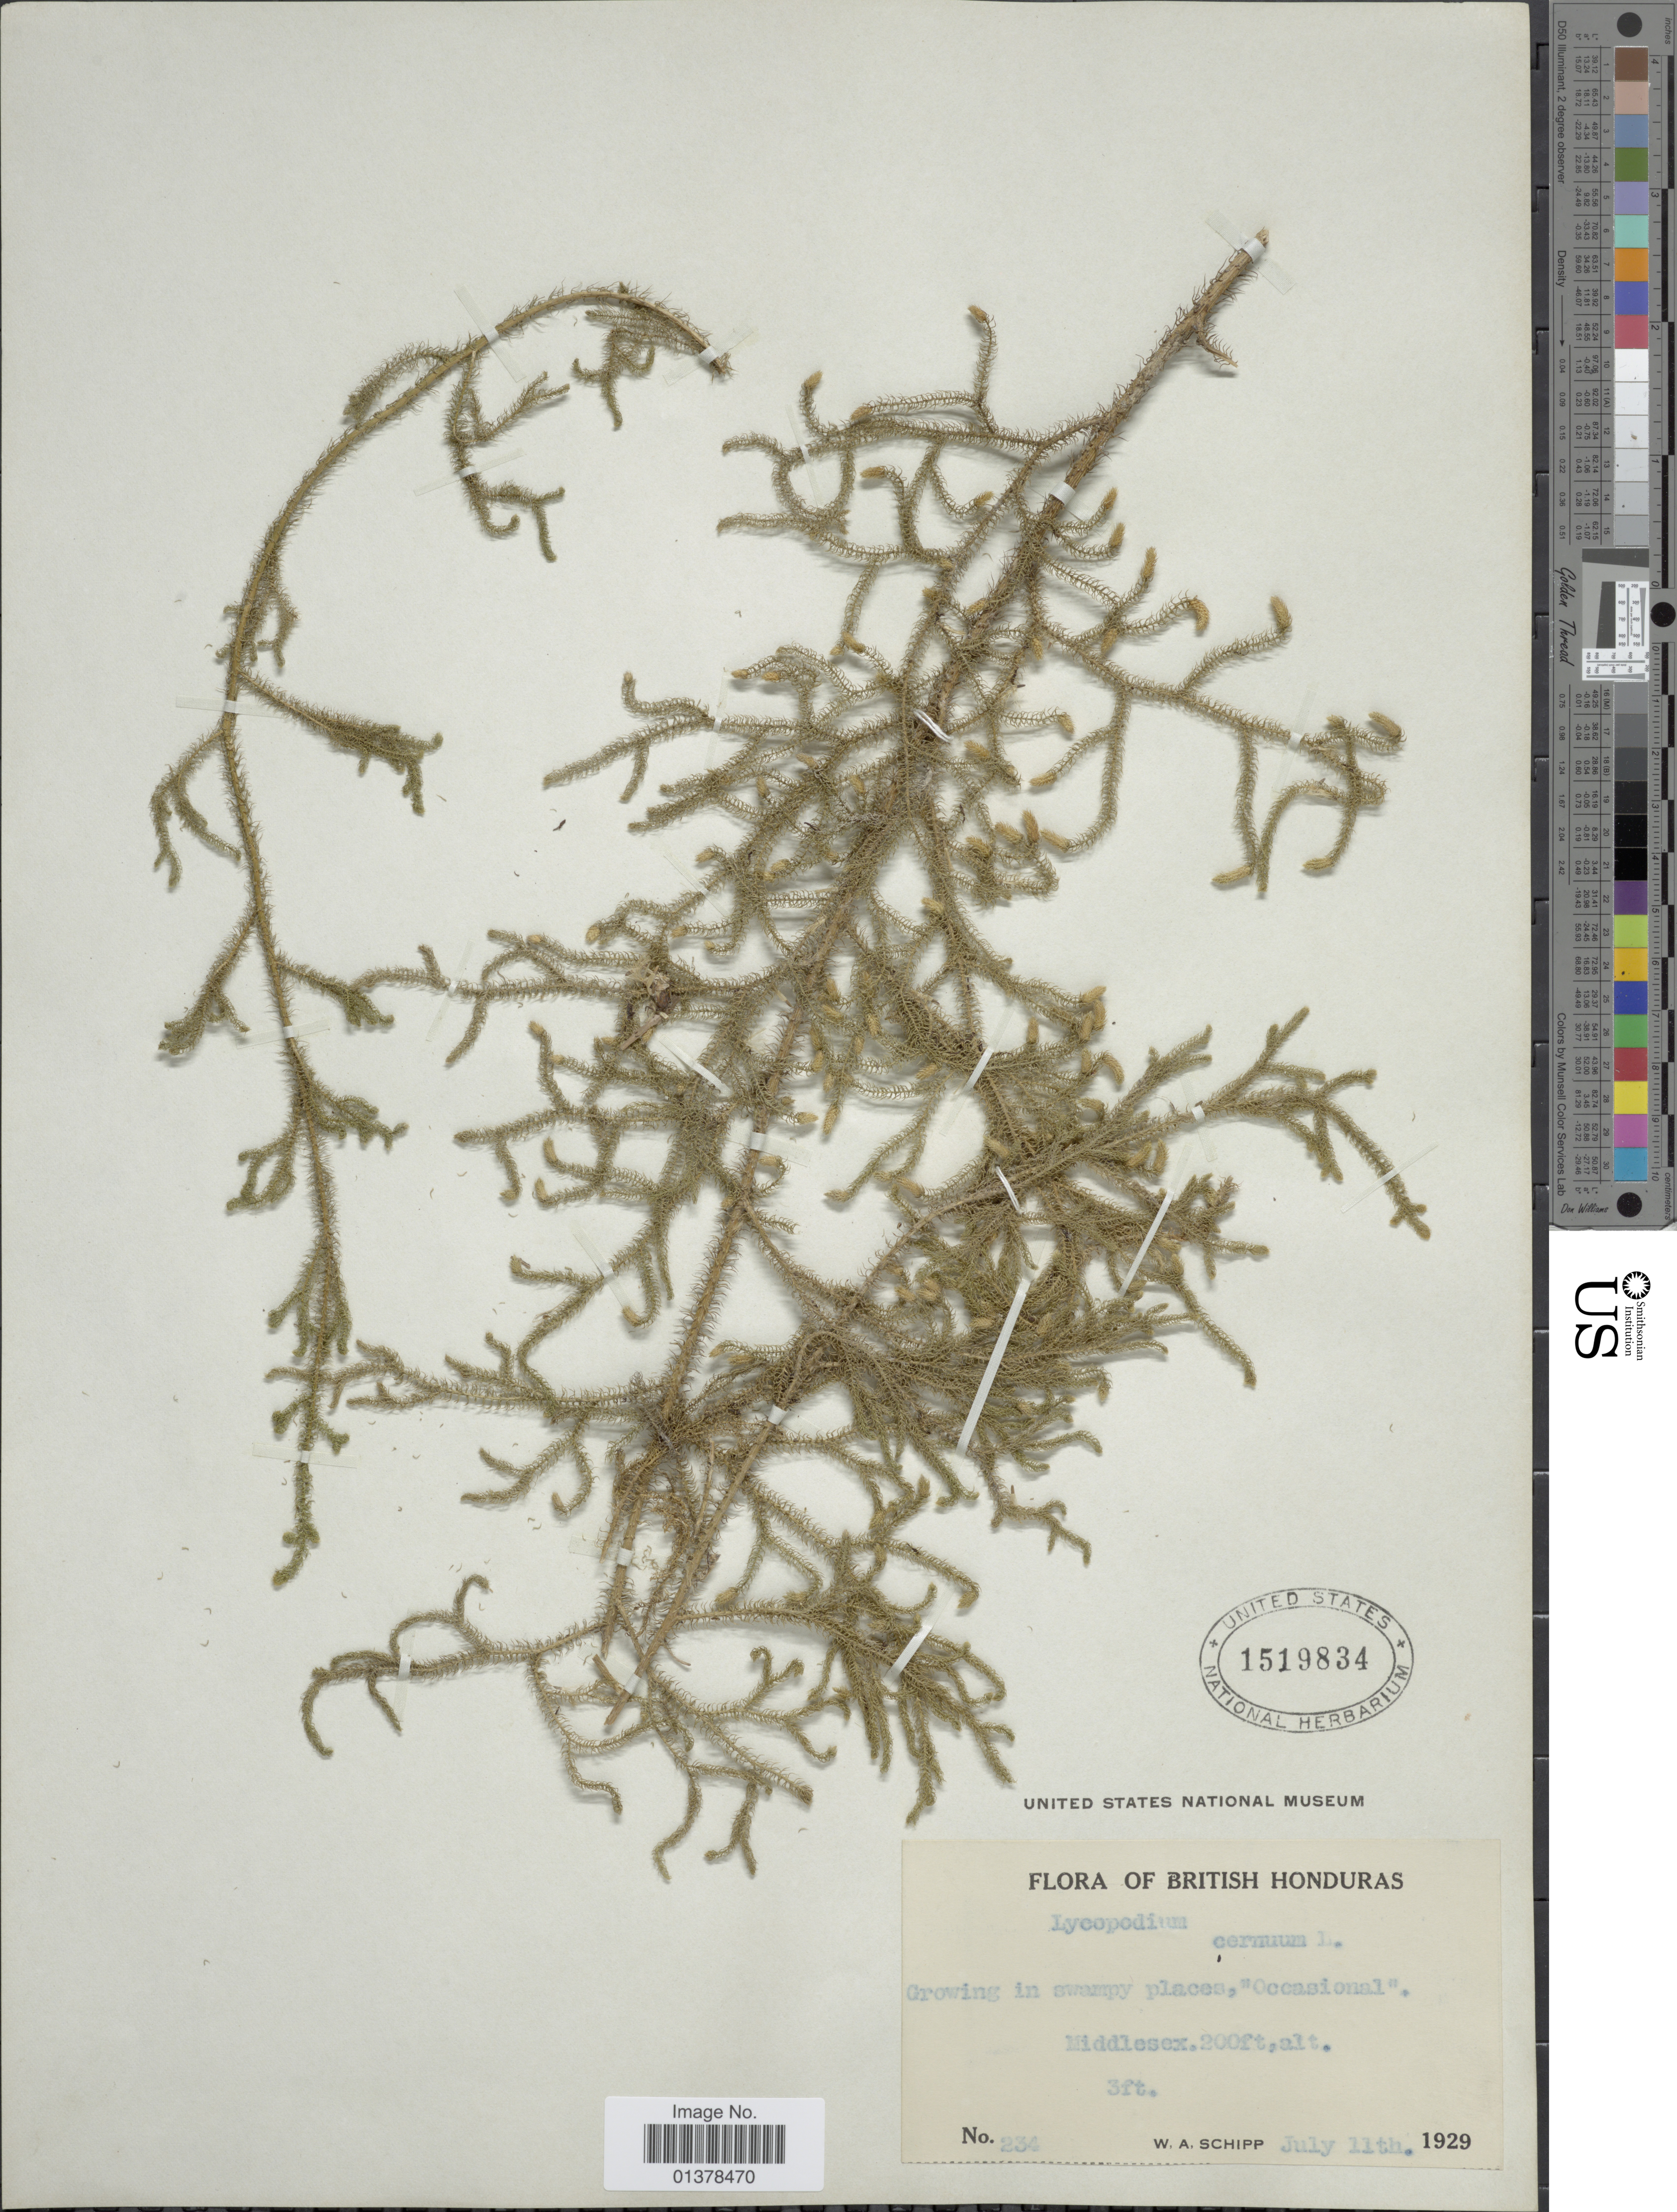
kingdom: Plantae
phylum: Tracheophyta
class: Lycopodiopsida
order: Lycopodiales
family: Lycopodiaceae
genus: Palhinhaea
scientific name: Palhinhaea cernua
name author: (L.) Vasc. & Franco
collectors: W. Schipp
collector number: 234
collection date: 1929-07-11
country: Belize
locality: Growing in swampy places, Middlesex, British Honduras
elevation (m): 61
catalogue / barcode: US 1519834